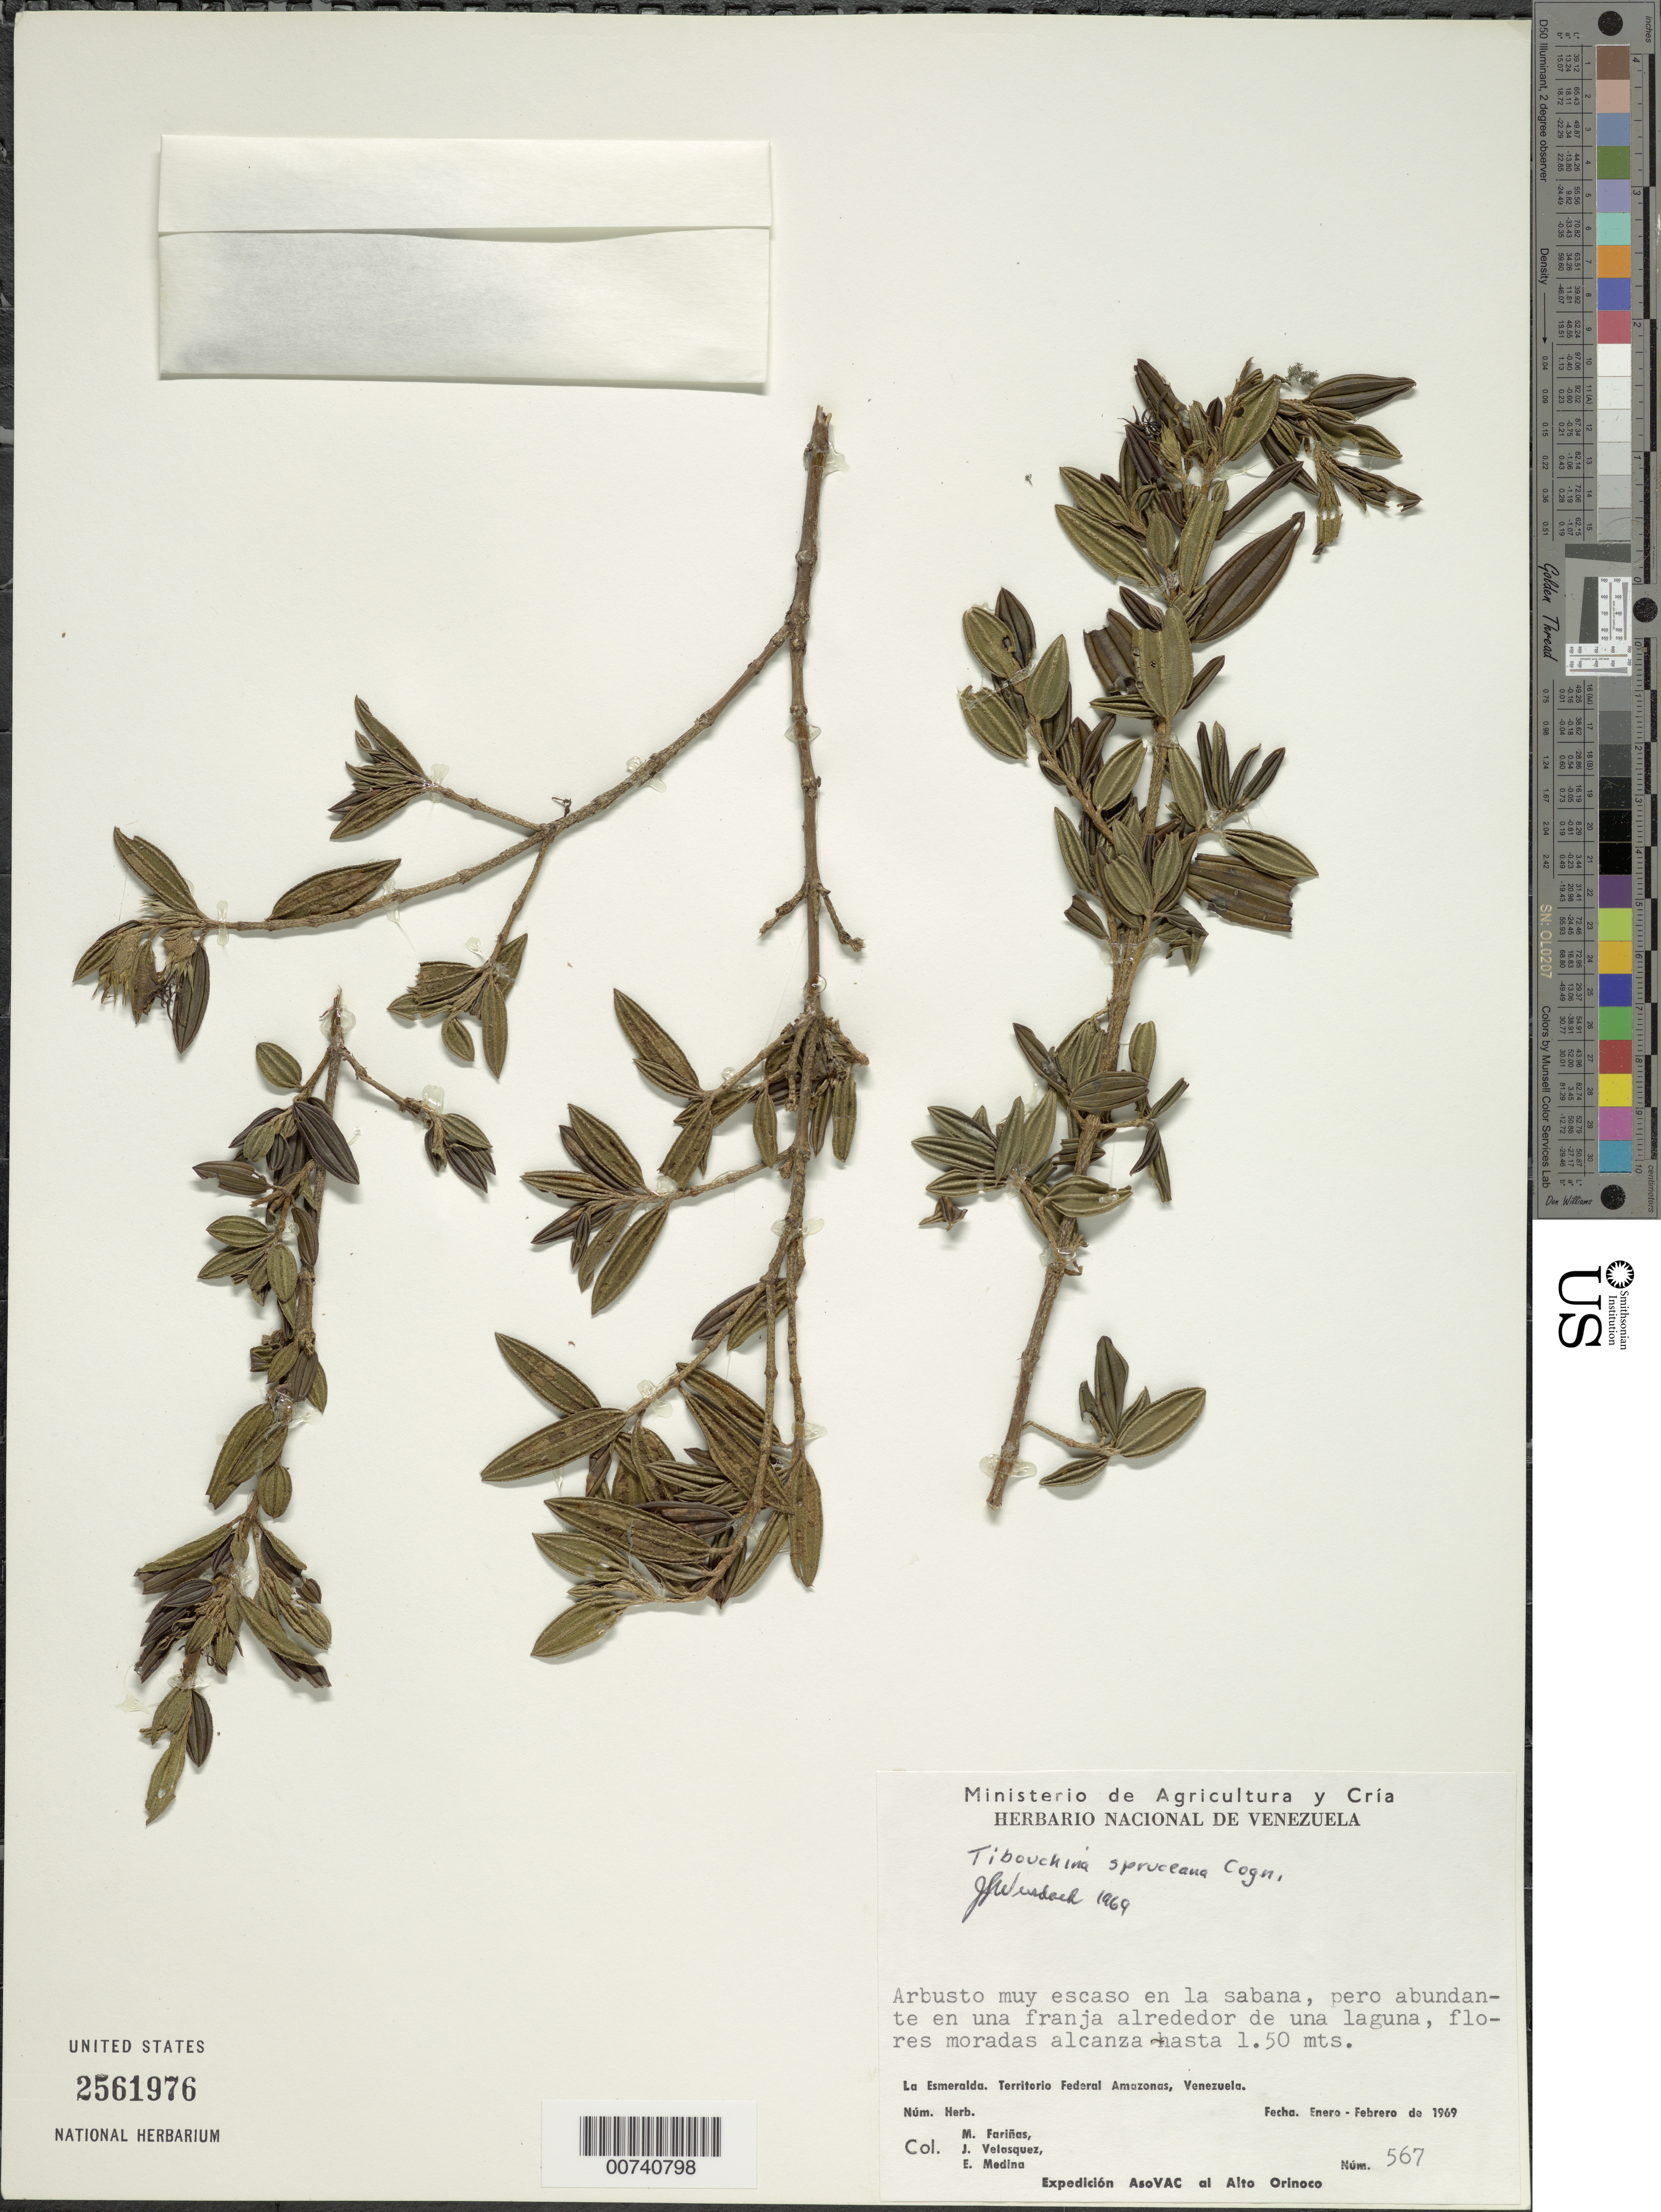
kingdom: Plantae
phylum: Tracheophyta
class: Magnoliopsida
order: Myrtales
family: Melastomataceae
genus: Tibouchina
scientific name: Tibouchina spruceana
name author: Cogn.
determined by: Wurdack, John J., (US), US (UNITED STATES)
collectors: M. Fariñas, J. Velasquez & E. Medina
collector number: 567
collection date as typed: Jan-69 to Feb-69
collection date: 1969-01/1969-02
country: Venezuela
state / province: Amazonas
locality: La Esmeralda, Alto Río Orinoco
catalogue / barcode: US 2561976